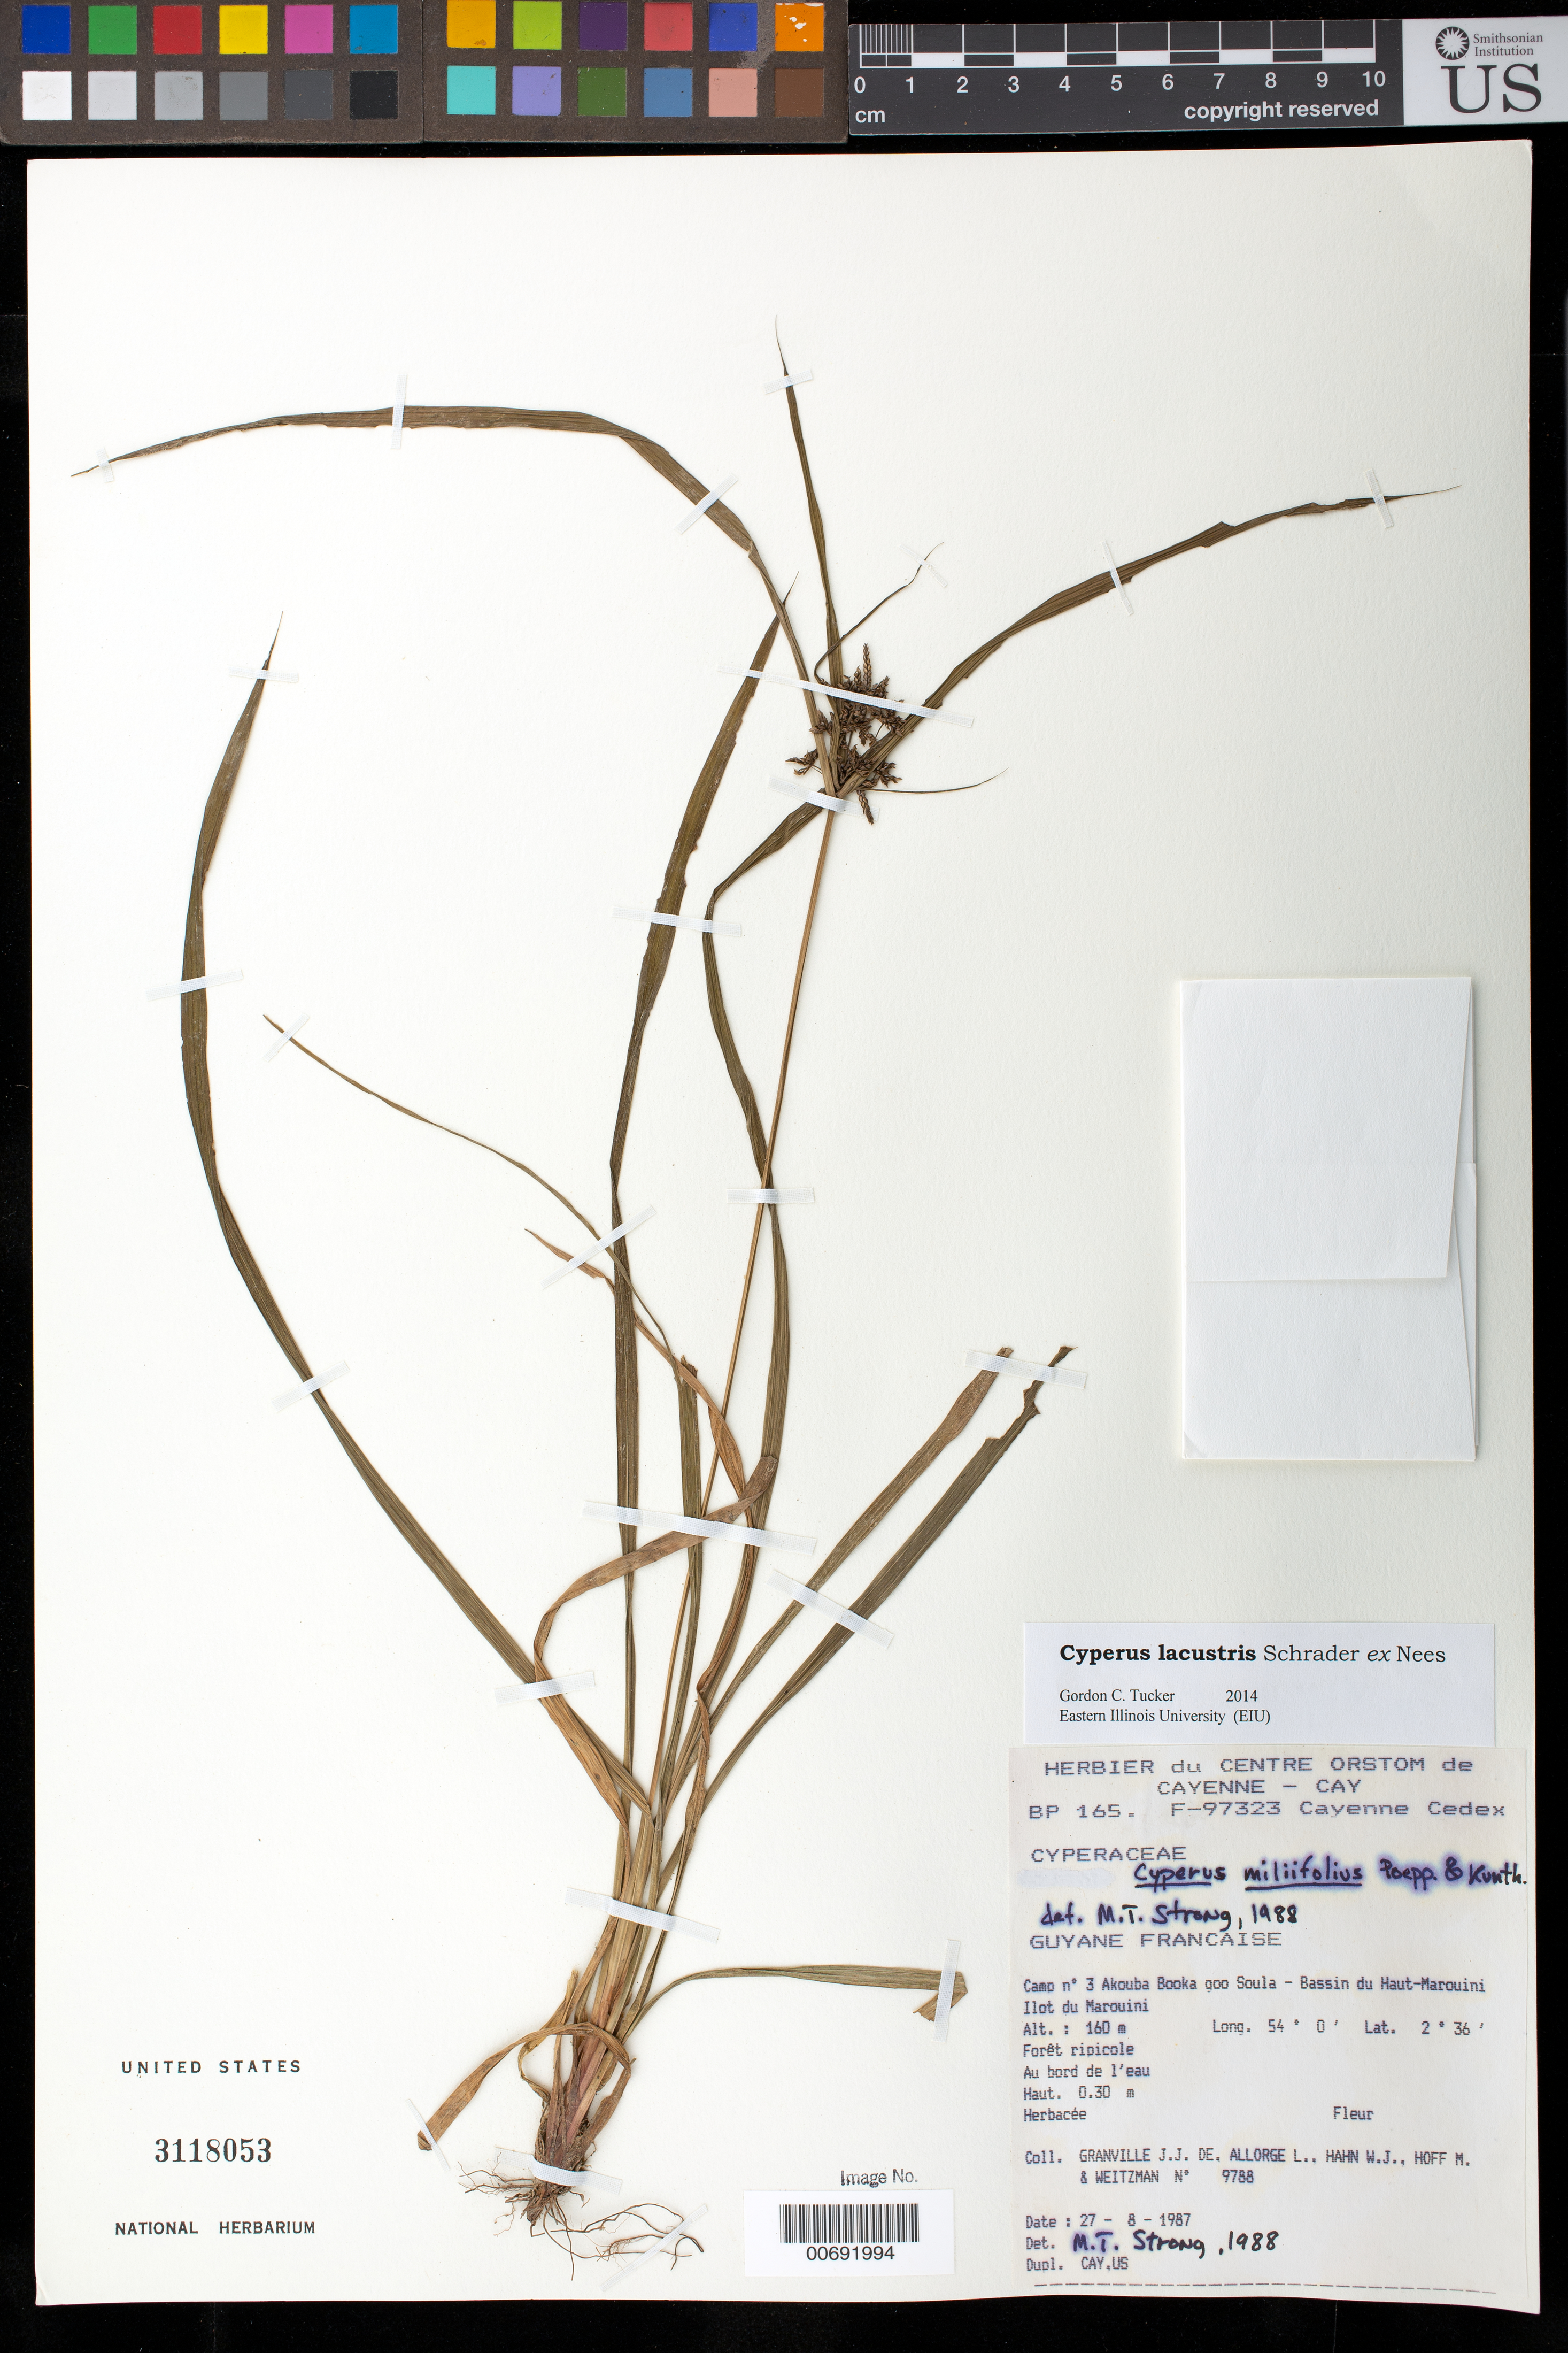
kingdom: Plantae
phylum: Tracheophyta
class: Liliopsida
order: Poales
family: Cyperaceae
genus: Cyperus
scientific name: Cyperus lacustris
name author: Schrad. ex Nees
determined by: Tucker, G. C.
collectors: J.-J. de Granville, L. Allorge, W. J. Hahn, M. Hoff & A. L. Weitzman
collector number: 9788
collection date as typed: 27-Aug-87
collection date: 1987-08-27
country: French Guiana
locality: Akouba Booka goo Soula, Camp #3, Bassin du Haut Marouini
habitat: Forêt ripicole; Au bord de l'eau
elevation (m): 160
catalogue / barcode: US 3118053